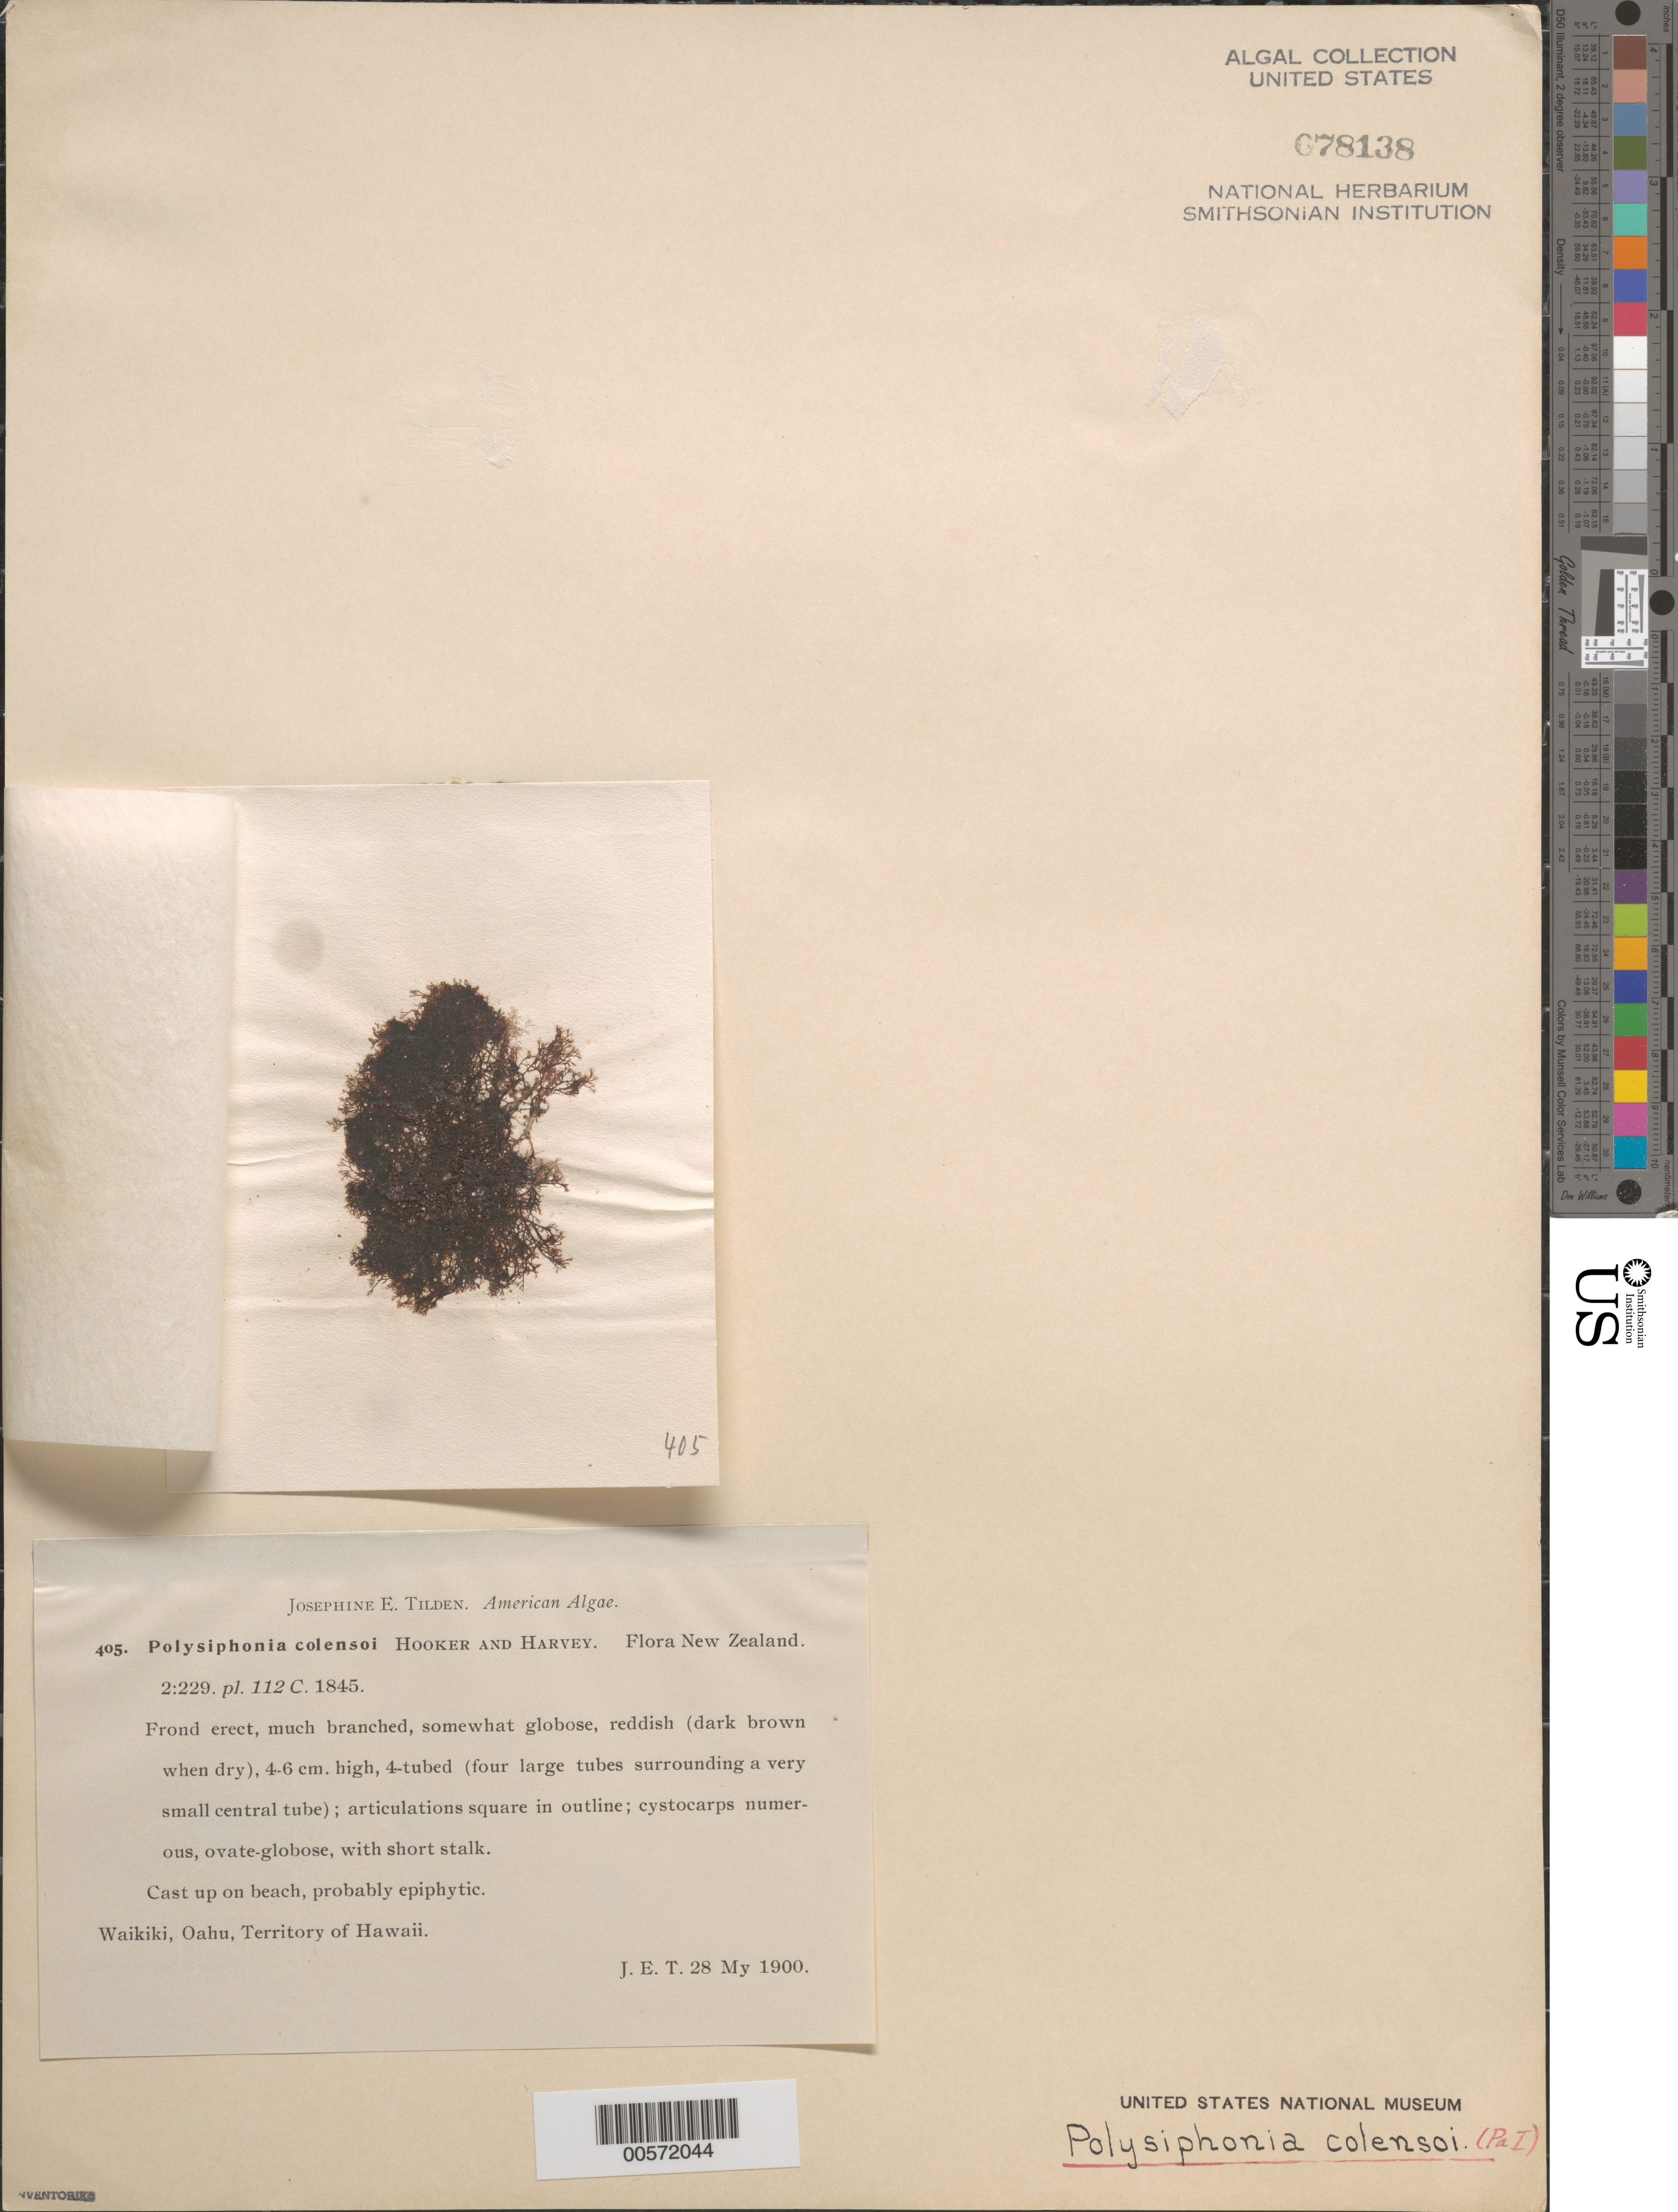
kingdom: Plantae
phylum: Rhodophyta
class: Florideophyceae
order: Ceramiales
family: Rhodomelaceae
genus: Metamorphe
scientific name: Metamorphe colensoi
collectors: J. E. Tilden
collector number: JET 405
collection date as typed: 28 May 1900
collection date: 1900-05-28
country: United States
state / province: Hawaii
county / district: Honolulu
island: Oahu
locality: Waikiki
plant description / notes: Tilden, American Algae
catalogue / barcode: US 78138